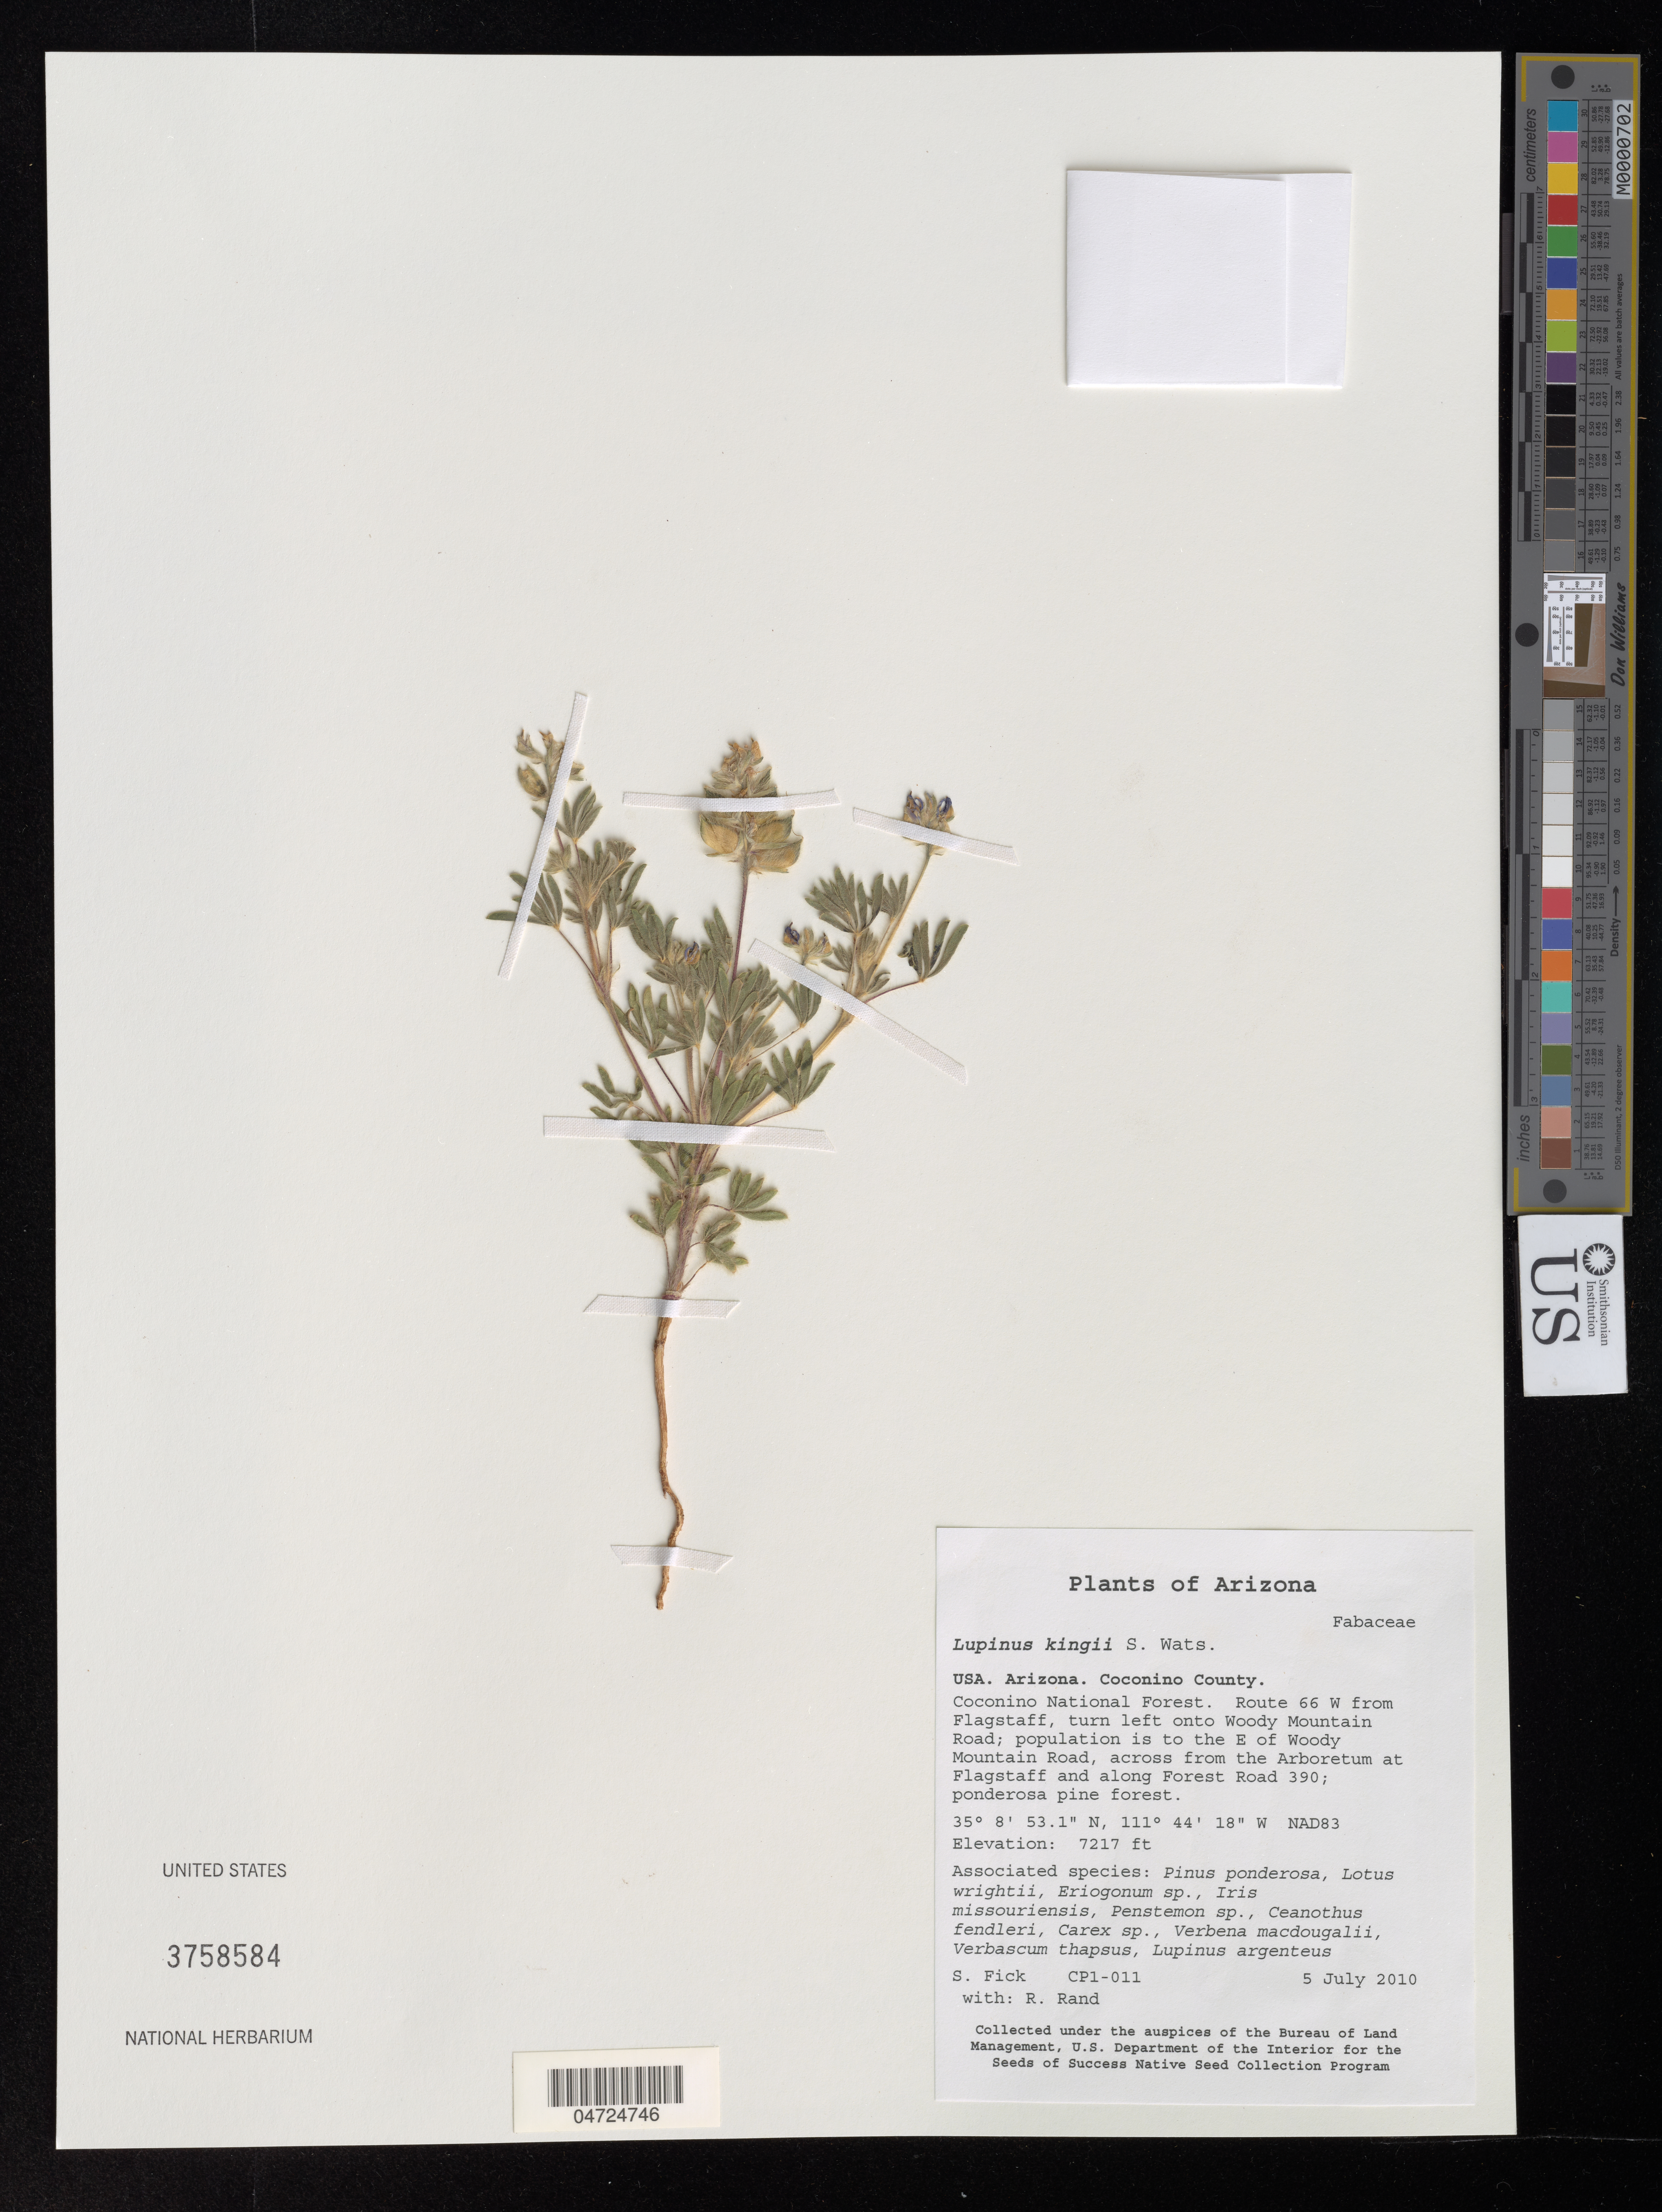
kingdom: Plantae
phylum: Tracheophyta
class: Magnoliopsida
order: Fabales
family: Fabaceae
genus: Lupinus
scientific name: Lupinus kingii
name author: S. Watson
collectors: S. Fick & R. Rand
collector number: CP1-011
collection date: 2010-07-05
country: United States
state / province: Arizona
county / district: Coconino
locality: Coconino County. Coconino National Forest. Route 66 W from Flagstaff, turn left onto Woody Mountain Road; population is to the E of Woody Mountain Road, across from the Arboretum at Flagstaff and along Forest Road 390. NAD83.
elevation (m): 2200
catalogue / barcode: US 3758584